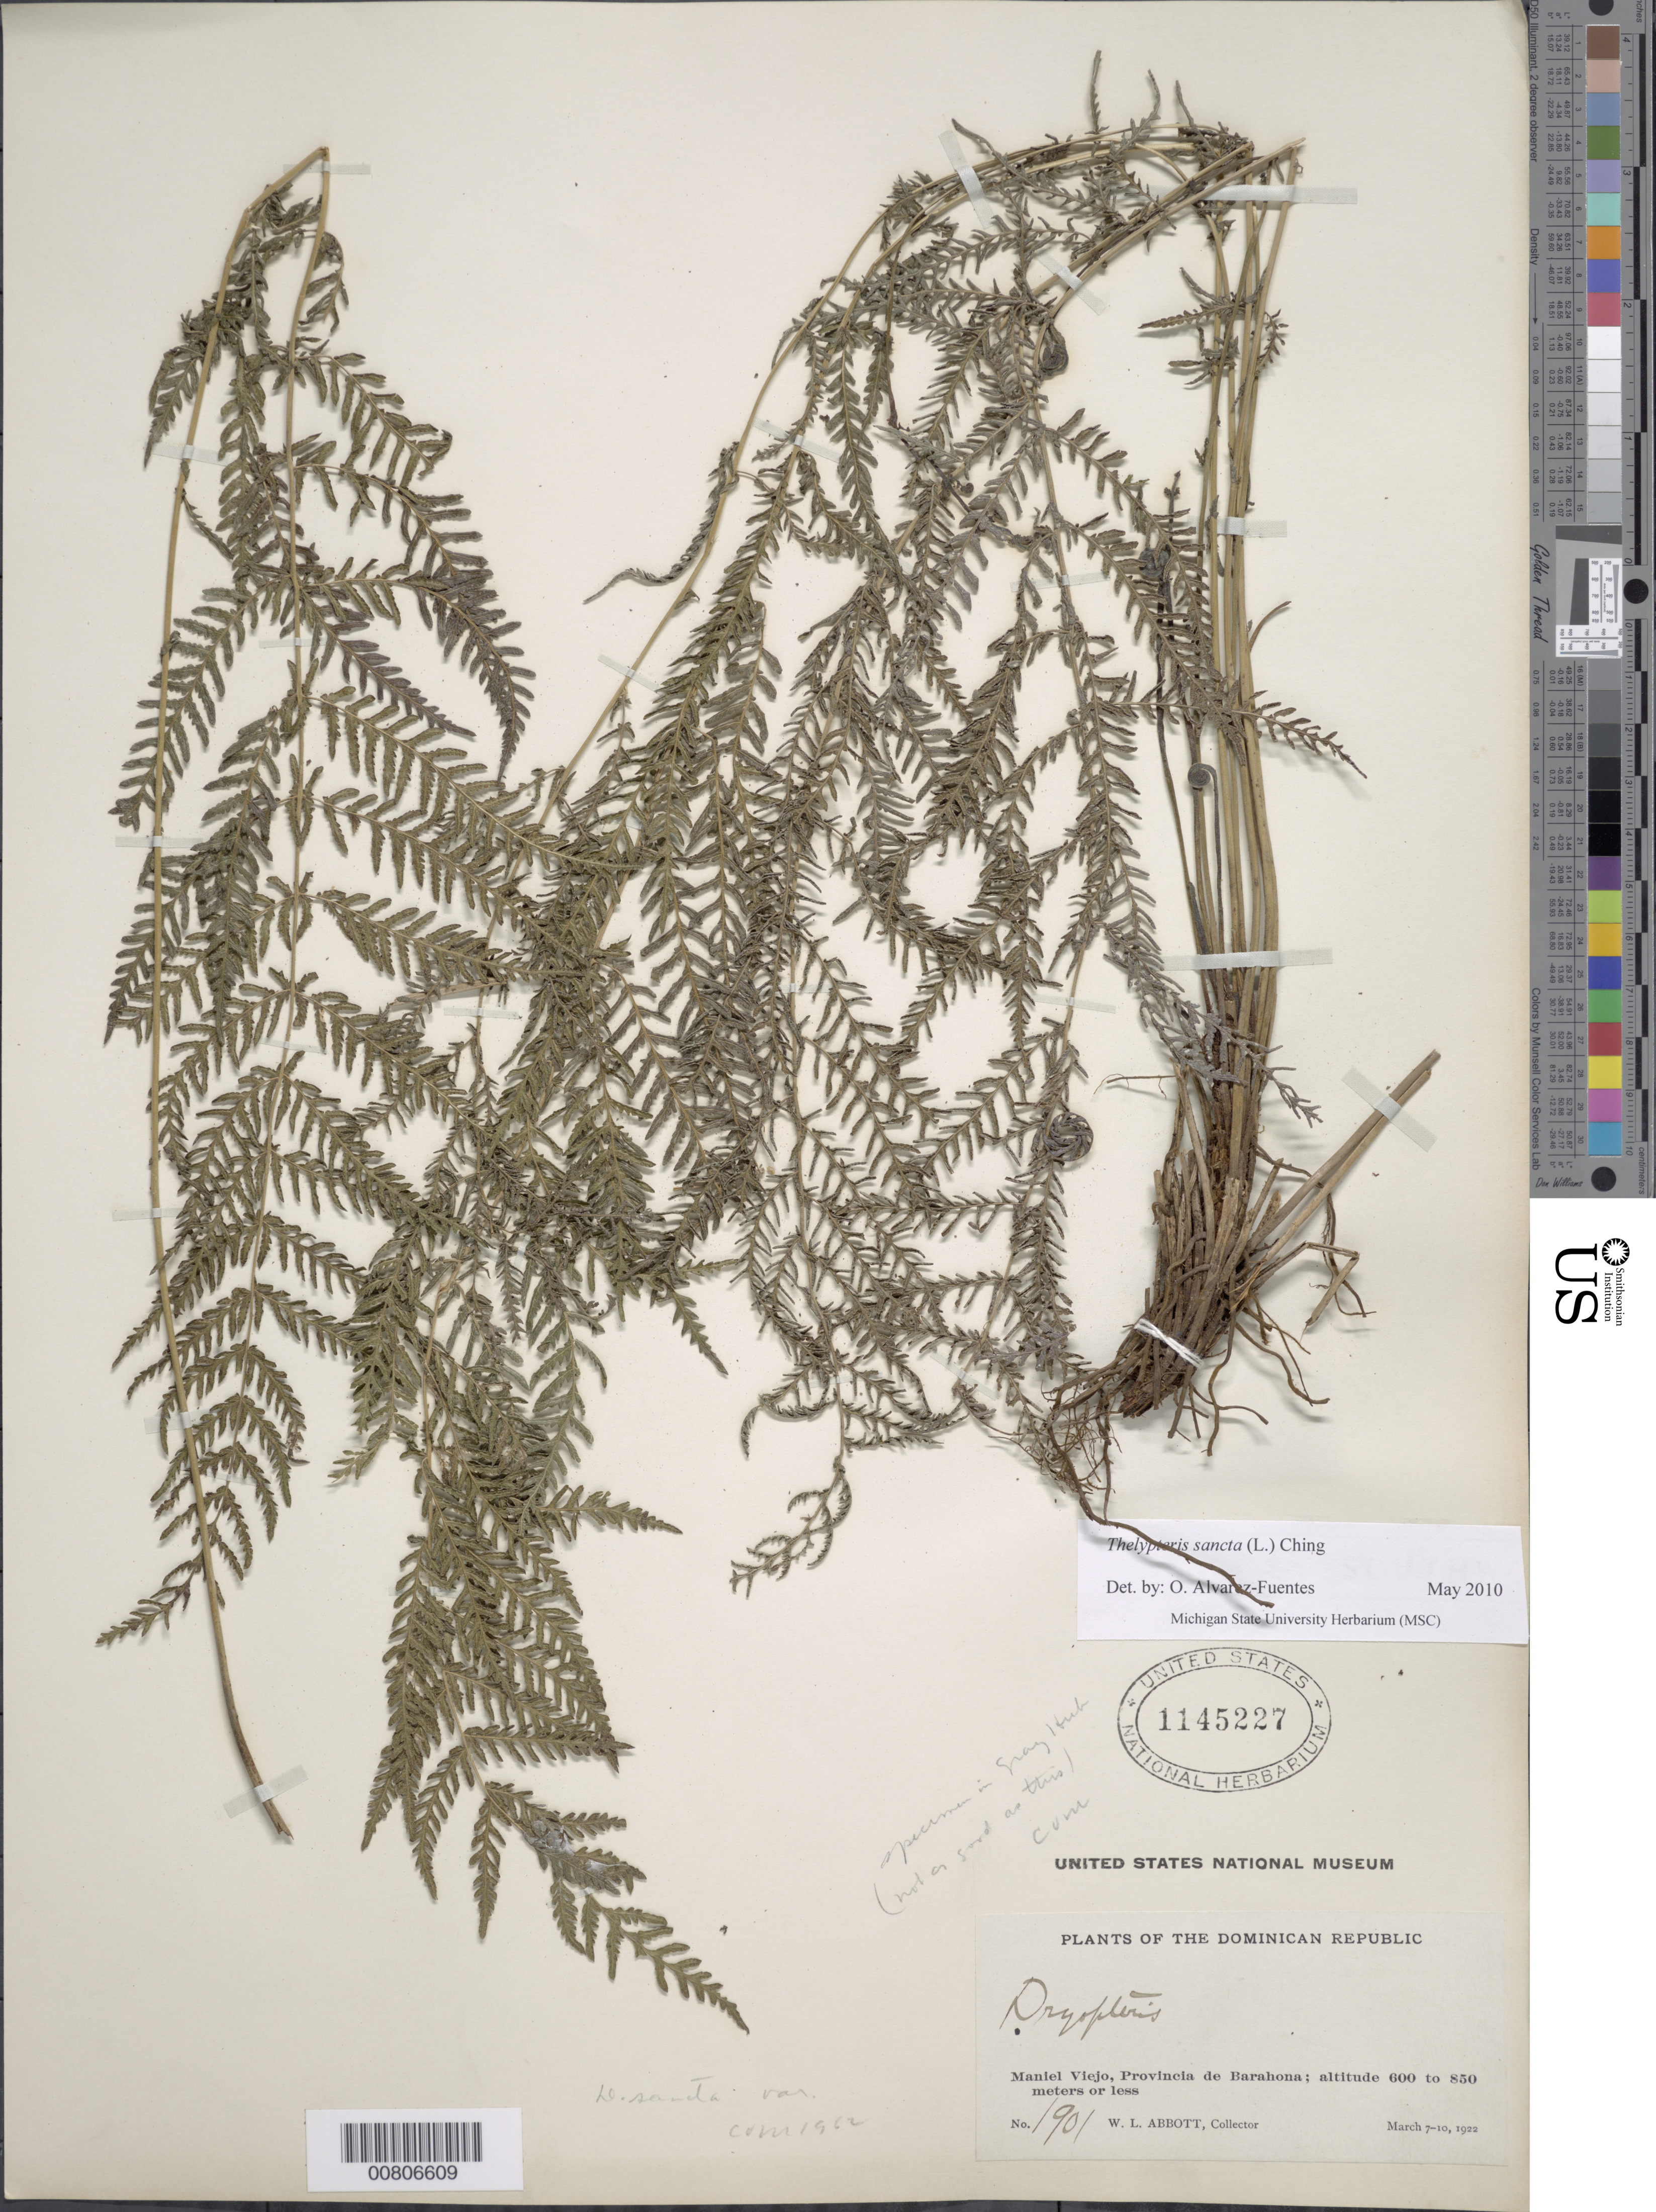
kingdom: Plantae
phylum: Tracheophyta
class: Polypodiopsida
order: Polypodiales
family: Thelypteridaceae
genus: Amauropelta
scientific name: Amauropelta sancta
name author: (L.) Pic. Serm.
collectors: W. L. Abbott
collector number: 1901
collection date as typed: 07 Mar 1922 to 10 Mar 1922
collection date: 1922-03-07/1922-03-10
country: Dominican Republic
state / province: Barahona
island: Hispaniola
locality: Maniel Viejo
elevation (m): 600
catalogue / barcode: US 1145227